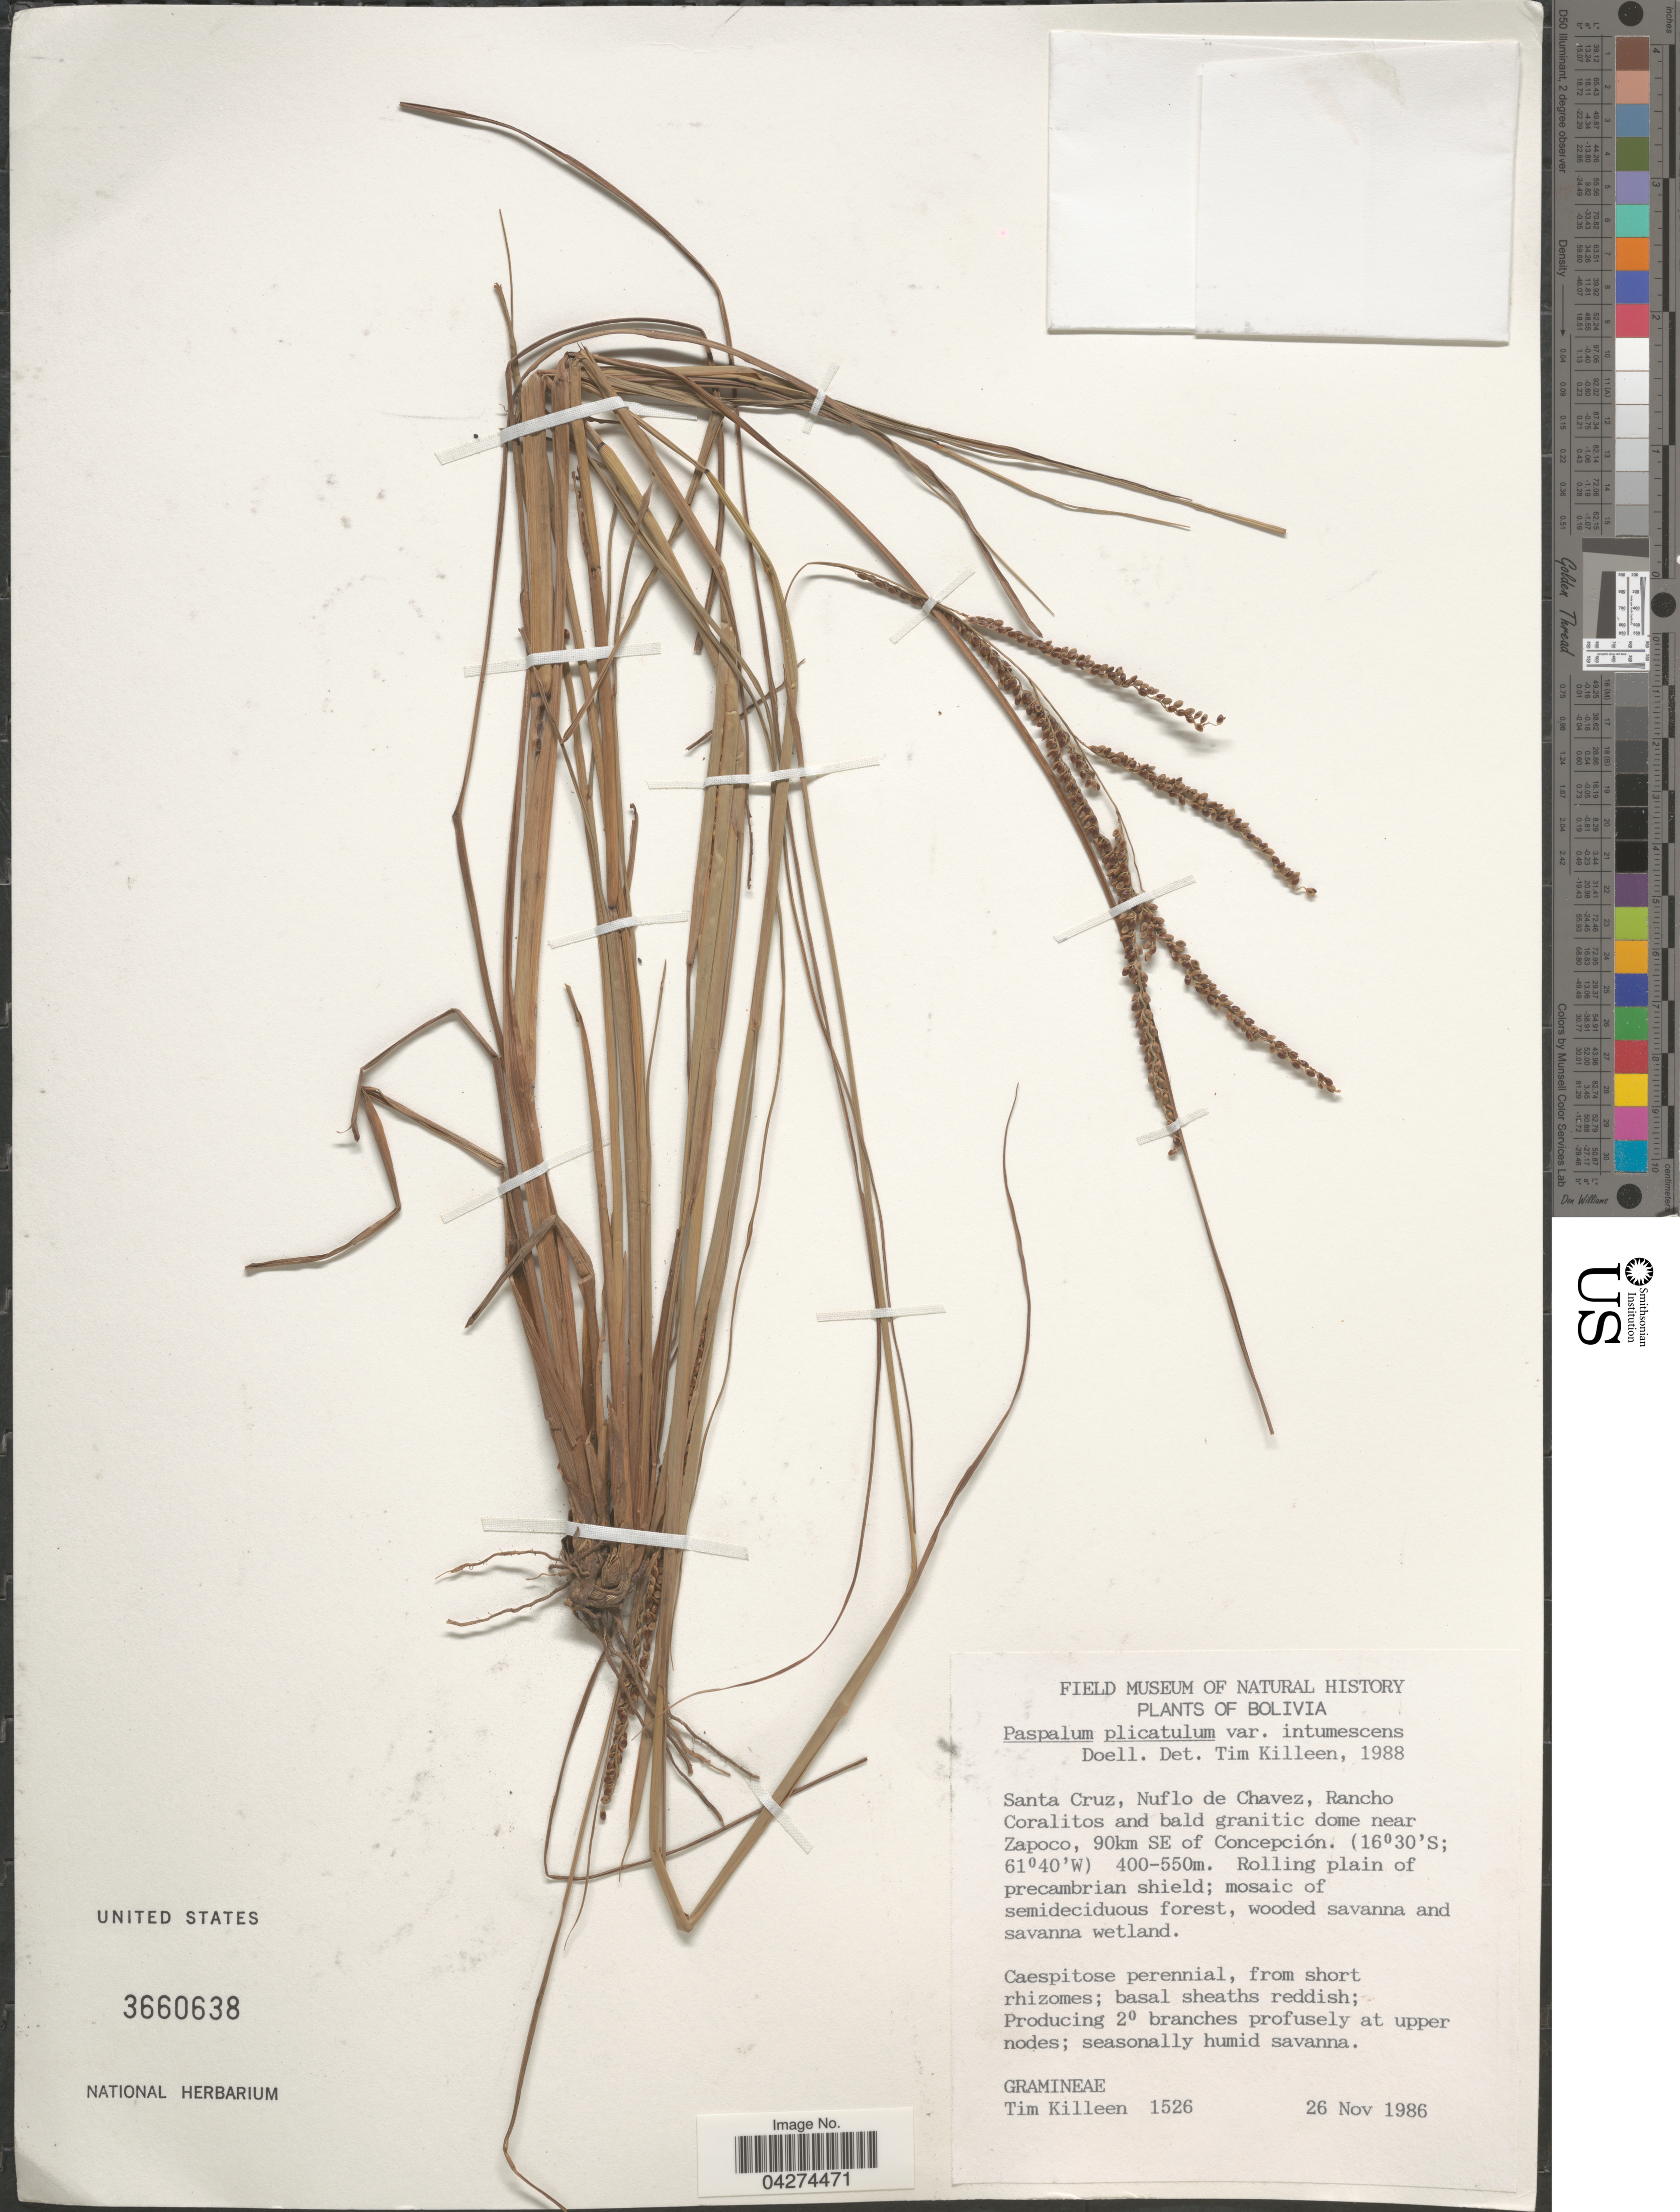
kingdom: Plantae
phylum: Tracheophyta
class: Liliopsida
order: Poales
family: Poaceae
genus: Paspalum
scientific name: Paspalum plicatulum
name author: Michx.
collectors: T. J. Killeen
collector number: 1526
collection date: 1986-11-26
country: Bolivia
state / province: Santa Cruz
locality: Nuflo de Chavez, Rancho Coralitos and bald granitic dome near Zapoco, 90km SE of Concepción.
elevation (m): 400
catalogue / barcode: US 3660638